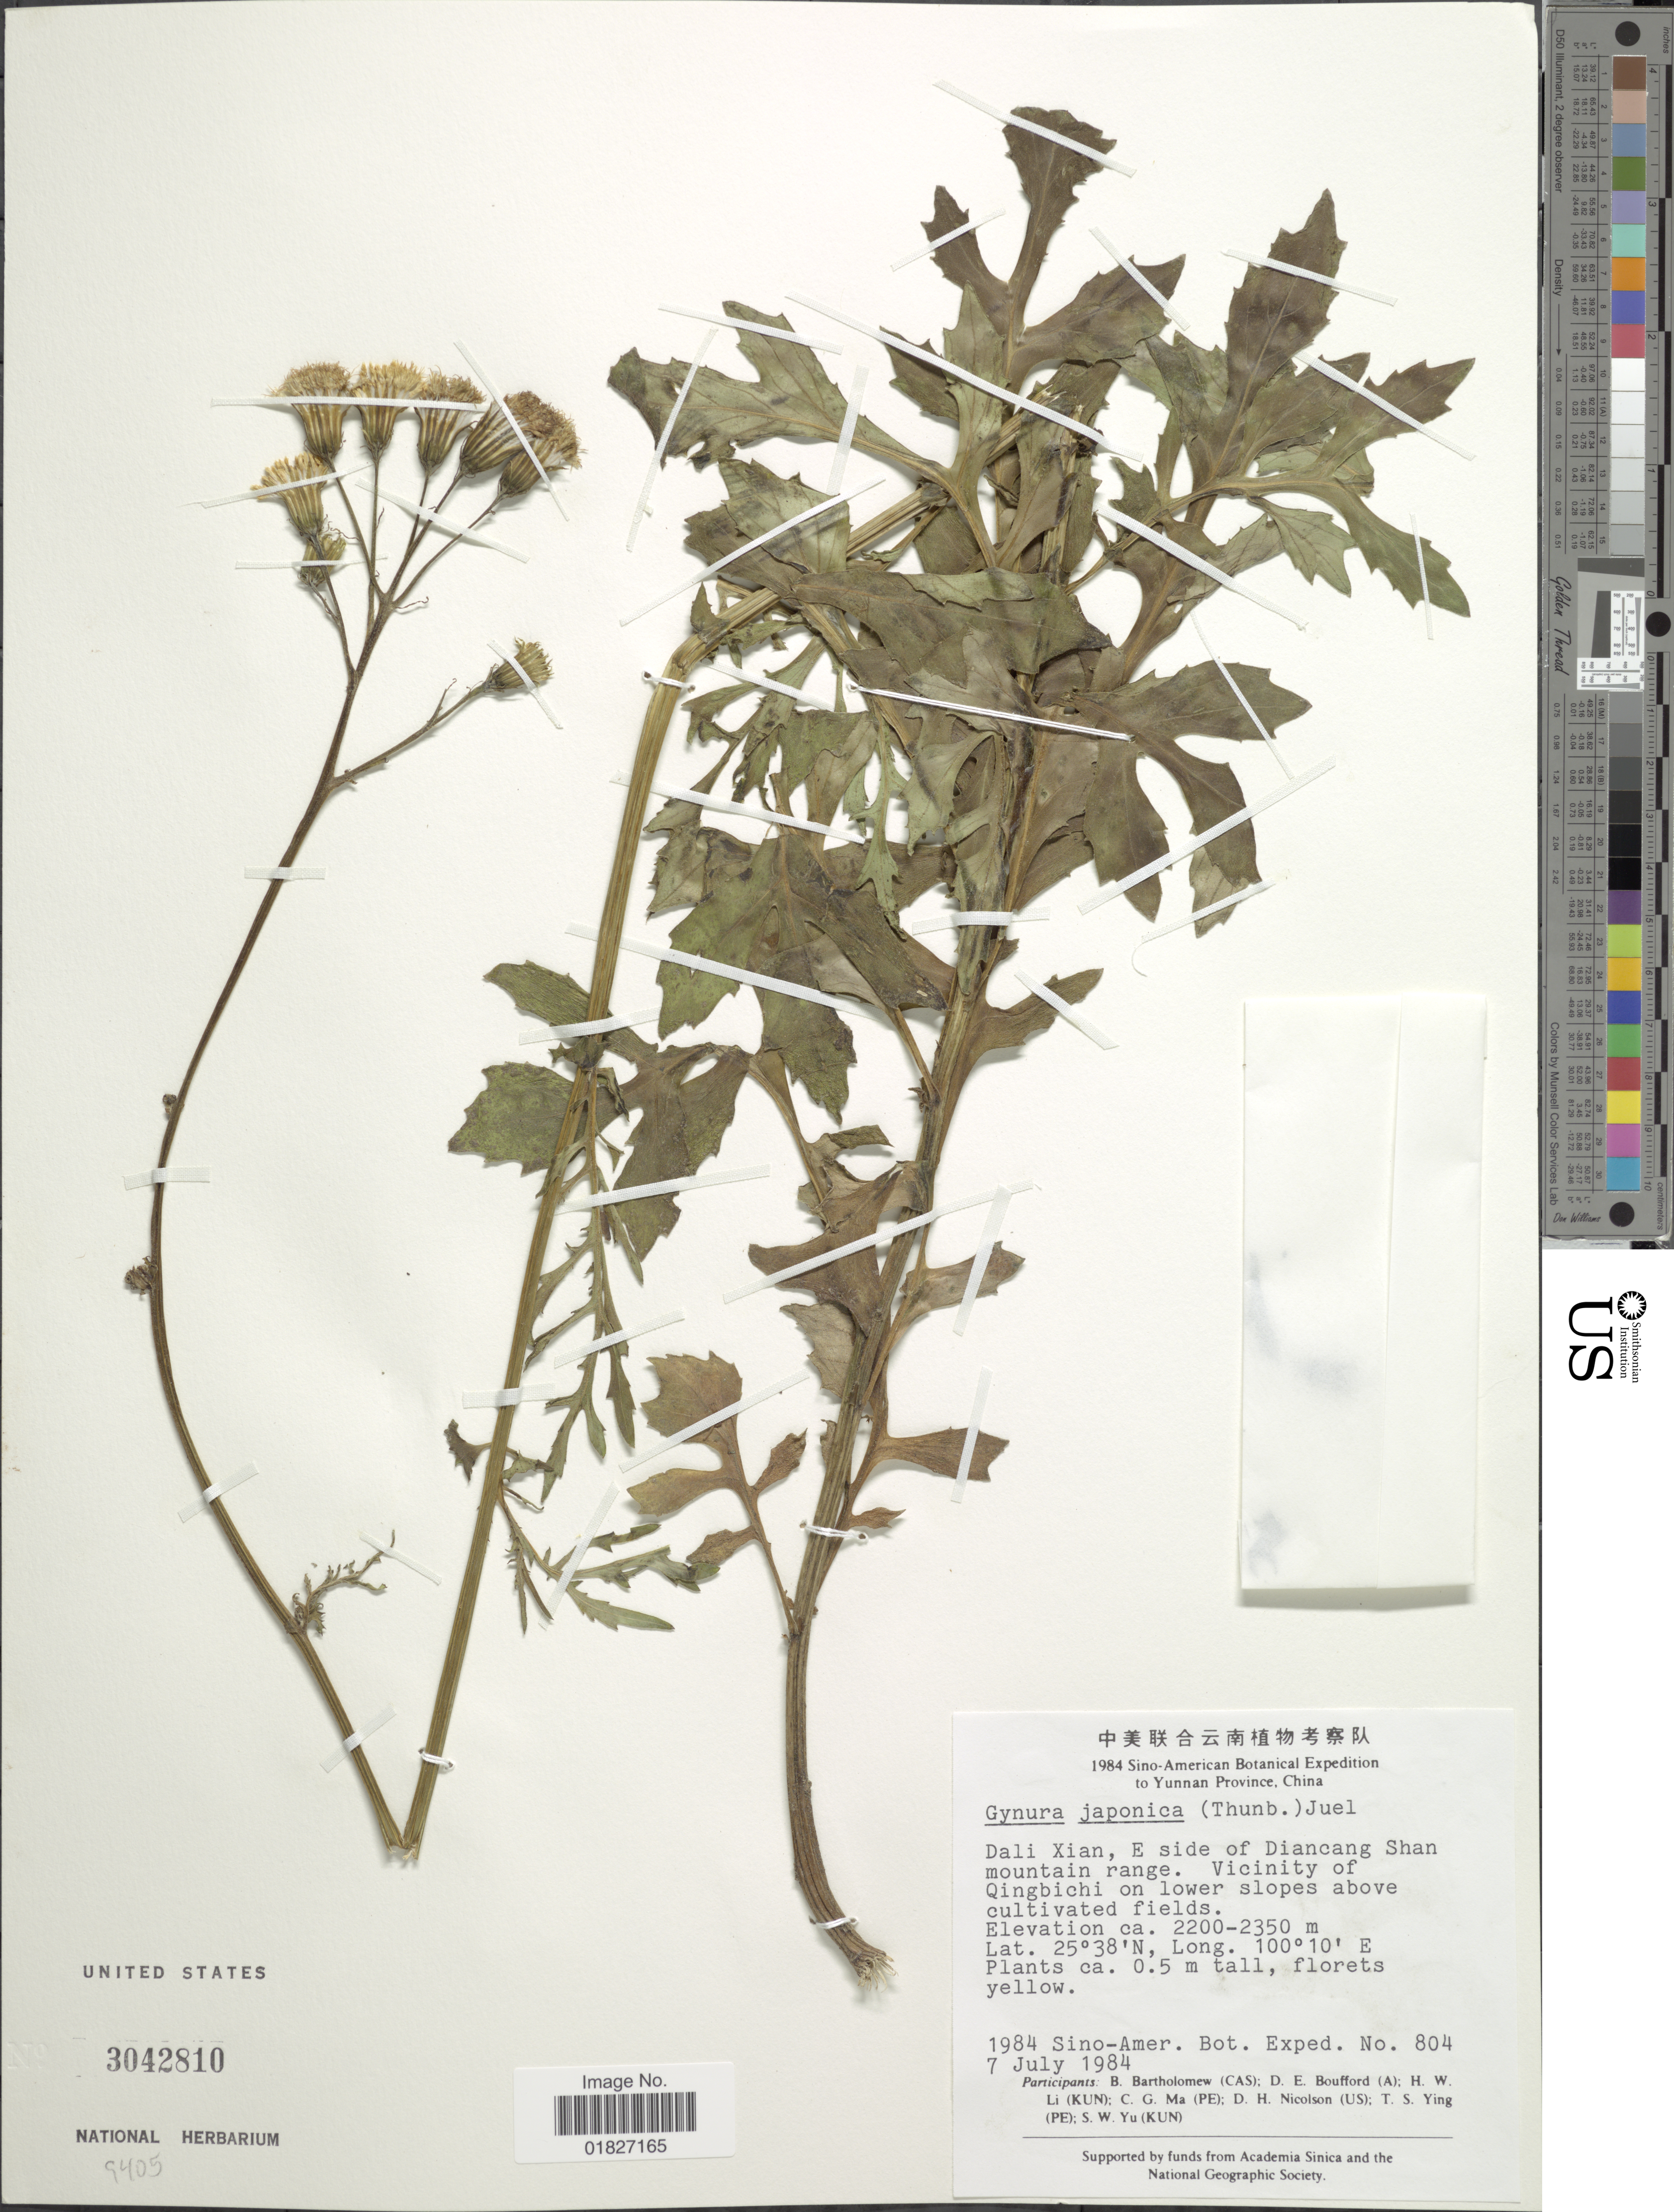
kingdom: Plantae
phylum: Tracheophyta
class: Magnoliopsida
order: Asterales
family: Asteraceae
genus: Gynura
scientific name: Gynura japonica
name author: (L. f.) Juel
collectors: Sino-Amer. Bot. Exped. 1984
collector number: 804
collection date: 1984-07-07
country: China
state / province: Yunnan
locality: Dali Xian, E side of Diancang Shan mountain range, Vicinity of Qingbichi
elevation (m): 2200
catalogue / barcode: US 3042810